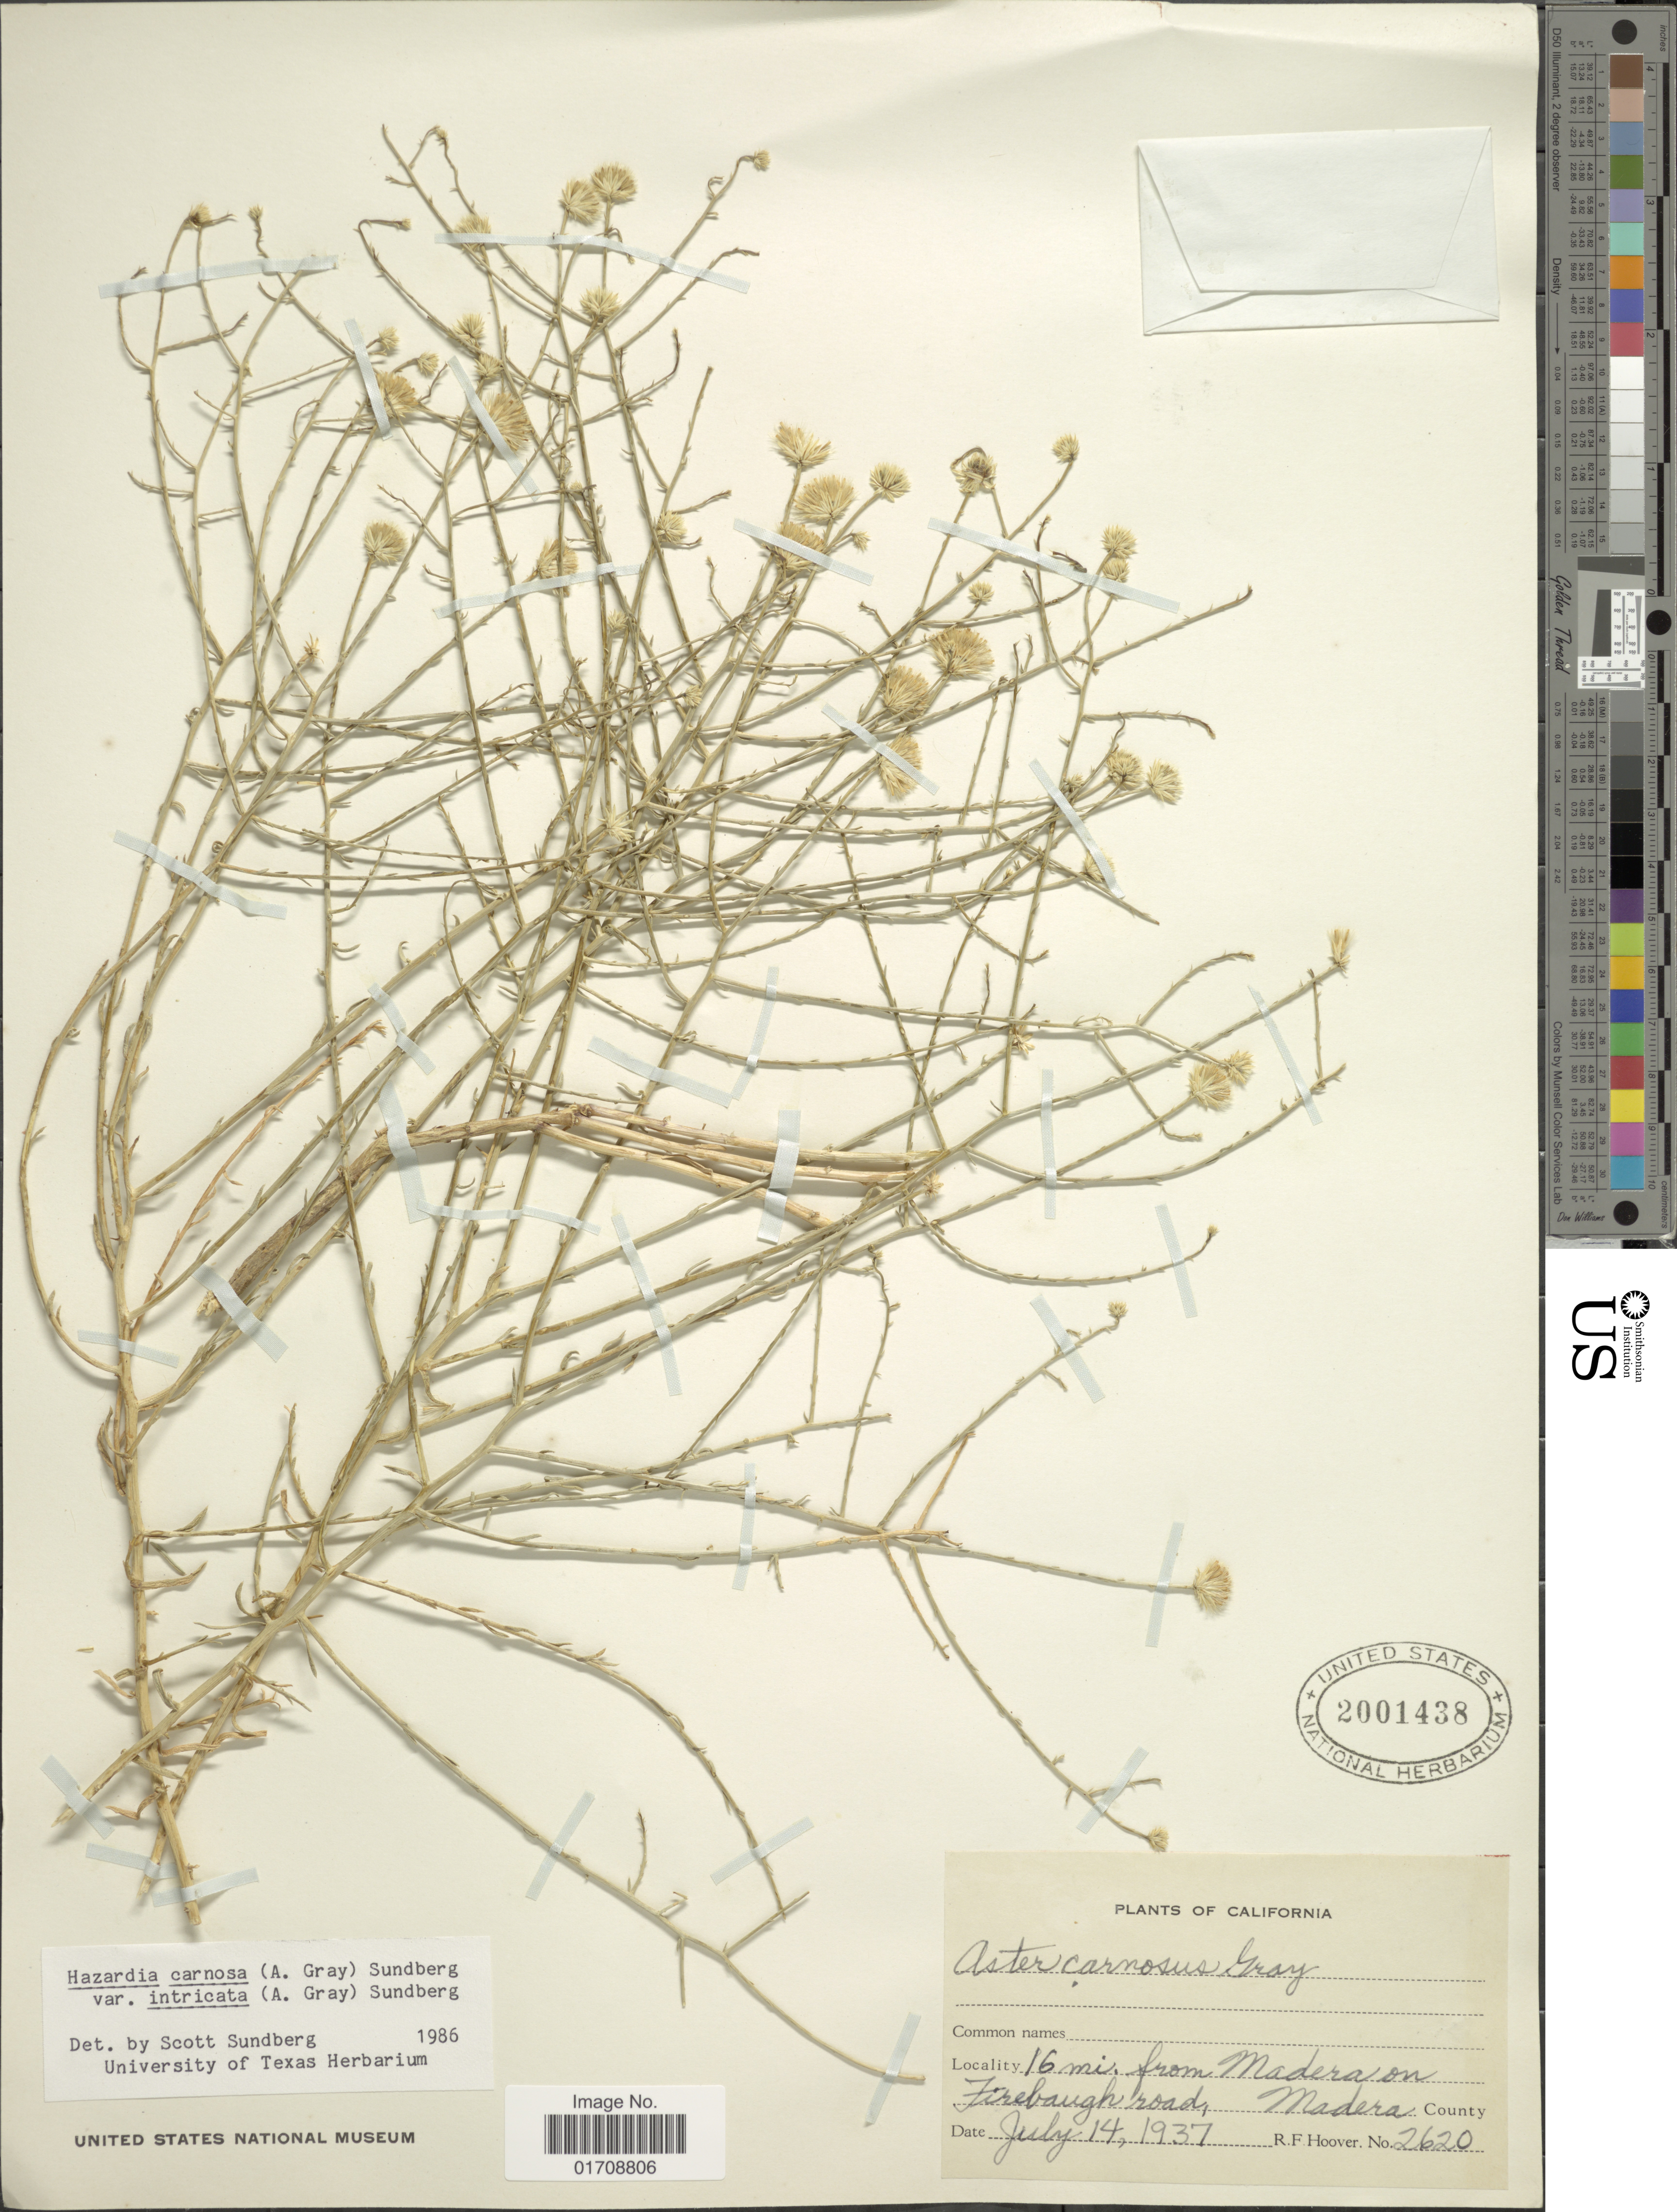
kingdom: Plantae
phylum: Tracheophyta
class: Magnoliopsida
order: Asterales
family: Asteraceae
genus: Machaeranthera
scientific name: Machaeranthera carnosa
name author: (A. Gray) G.L. Nesom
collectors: R. F. Hoover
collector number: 2620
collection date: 1937-07-14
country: United States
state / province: California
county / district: Madera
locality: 16 mi from Madera on Firebaugh road, Madera County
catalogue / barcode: US 2001438